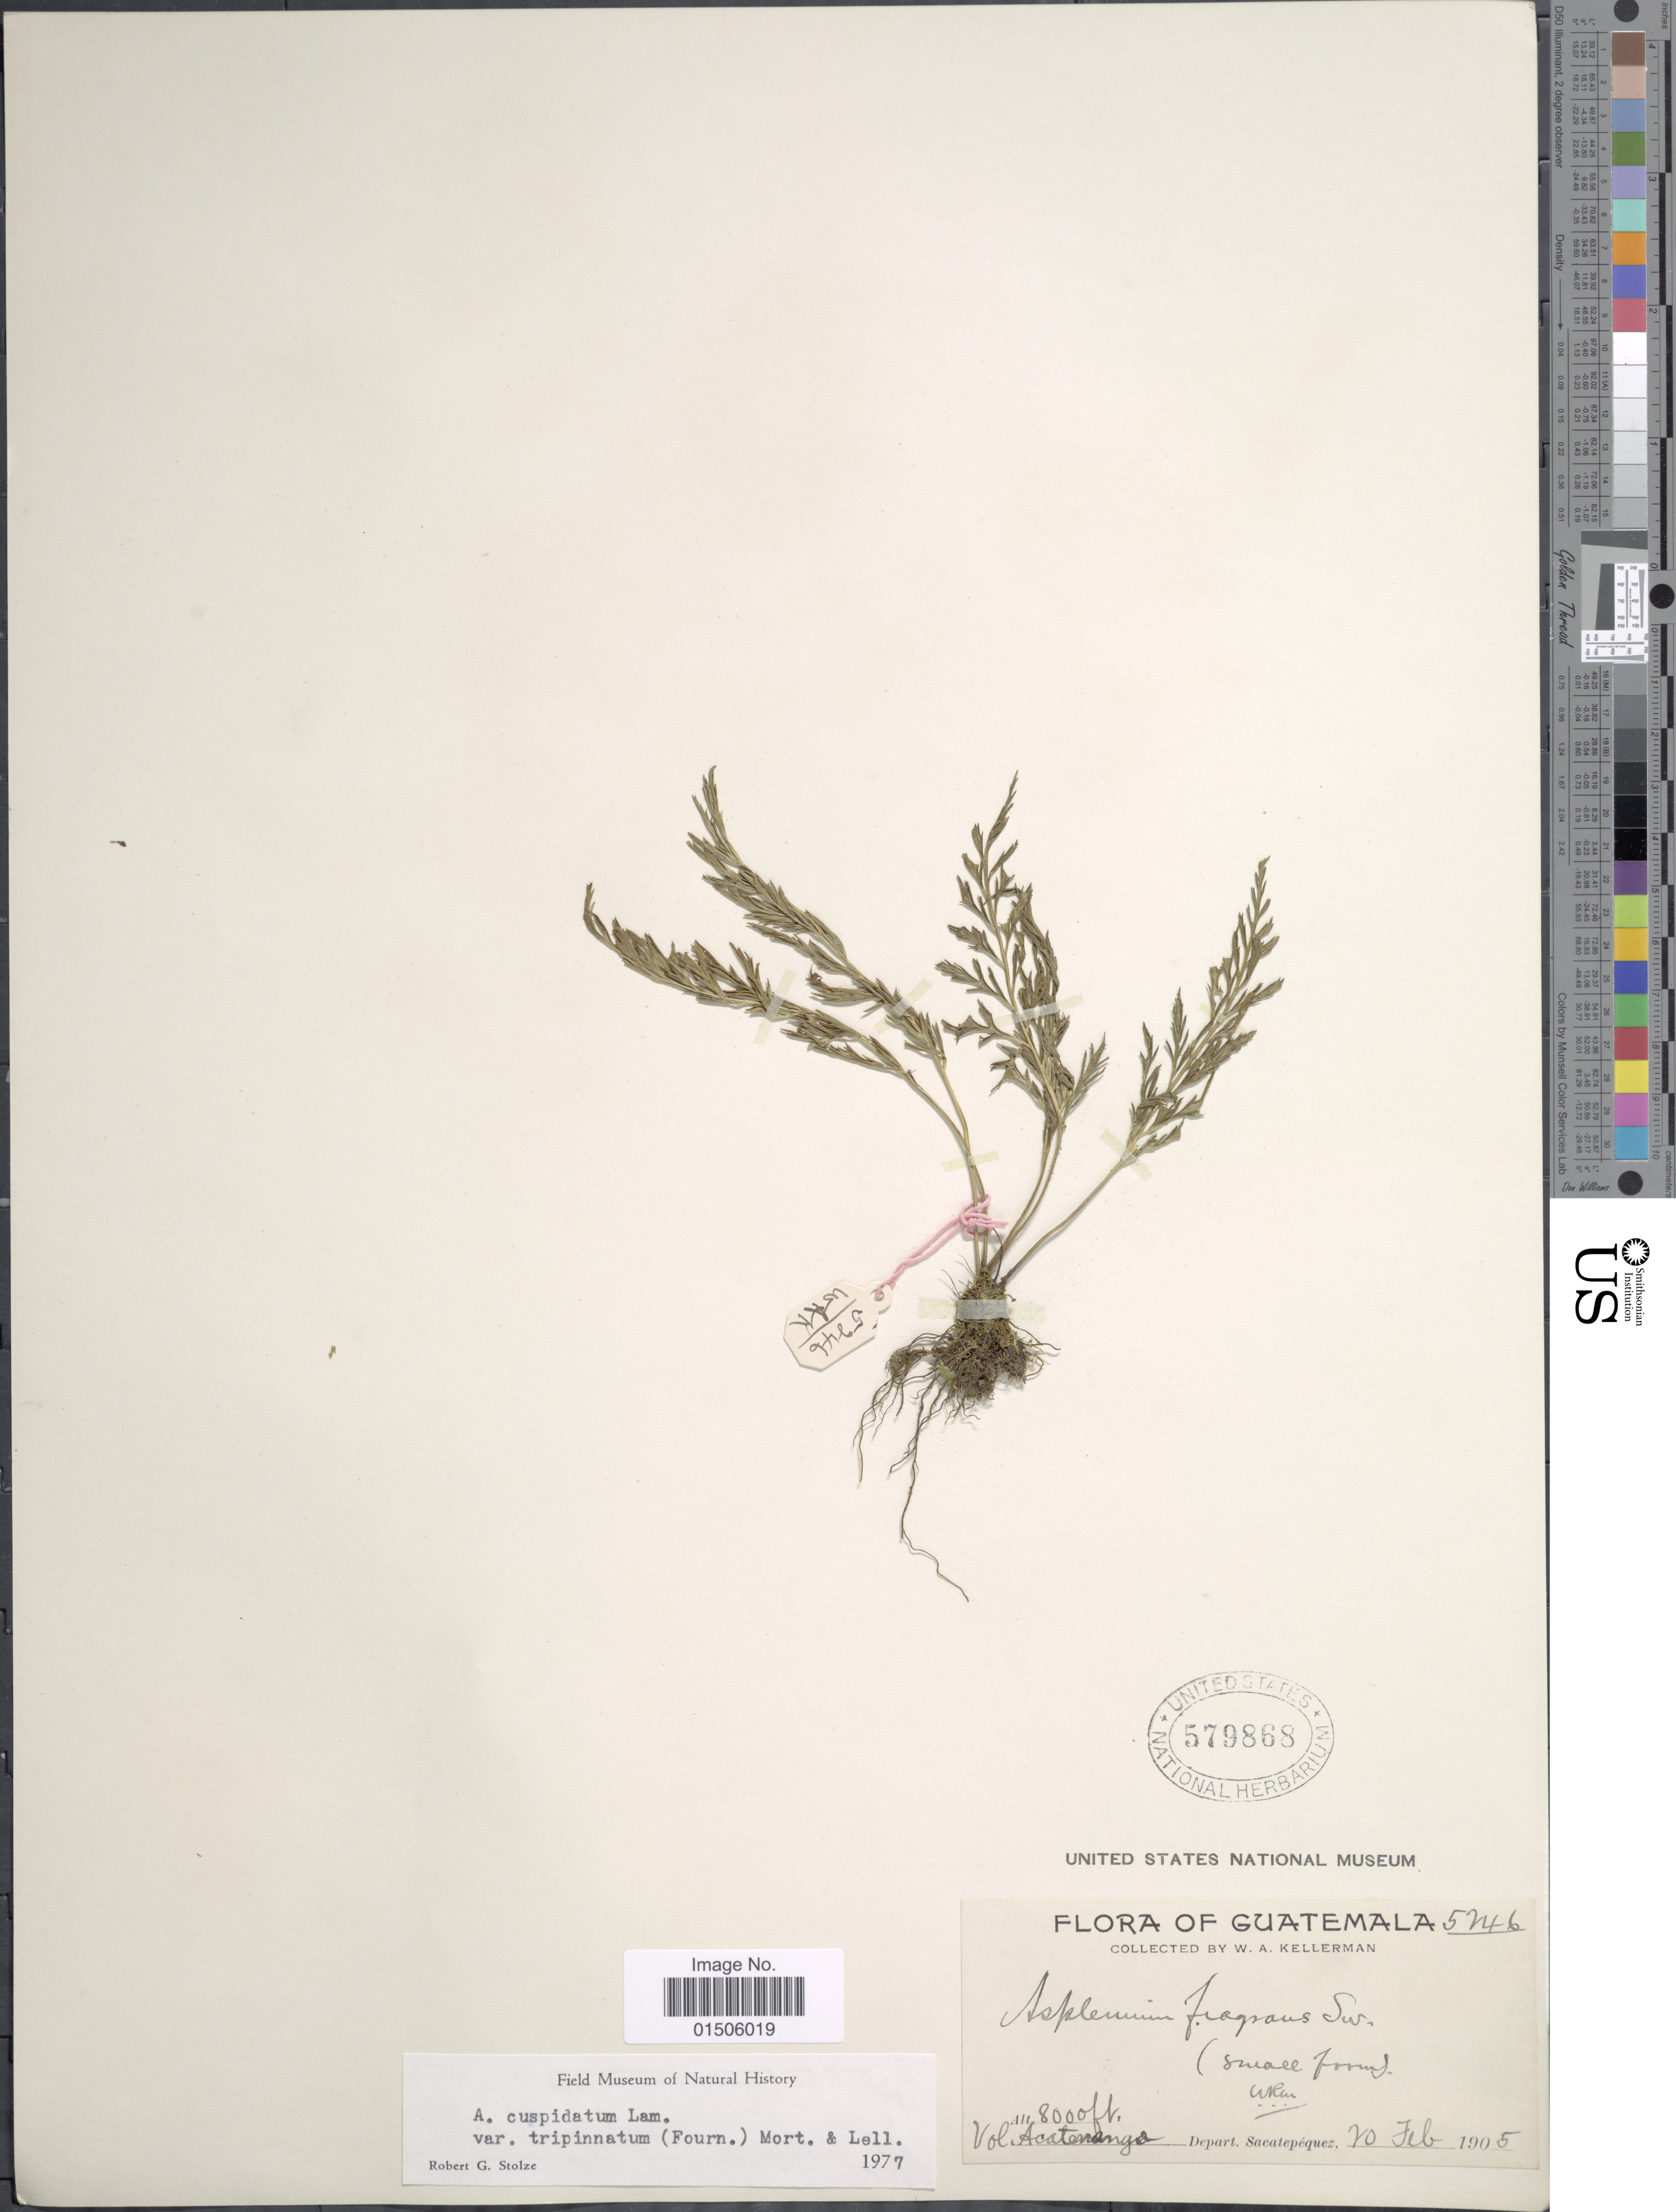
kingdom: Plantae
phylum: Tracheophyta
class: Polypodiopsida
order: Polypodiales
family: Aspleniaceae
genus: Asplenium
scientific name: Asplenium cuspidatum var. tripinnatum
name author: (E. Fourn.) C.V. Morton & Lellinger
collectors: W. Kellerman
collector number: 5246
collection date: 1905-02-20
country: Guatemala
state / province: Sacatepéquez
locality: Vol. Acatenango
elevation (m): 2438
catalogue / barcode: US 579868